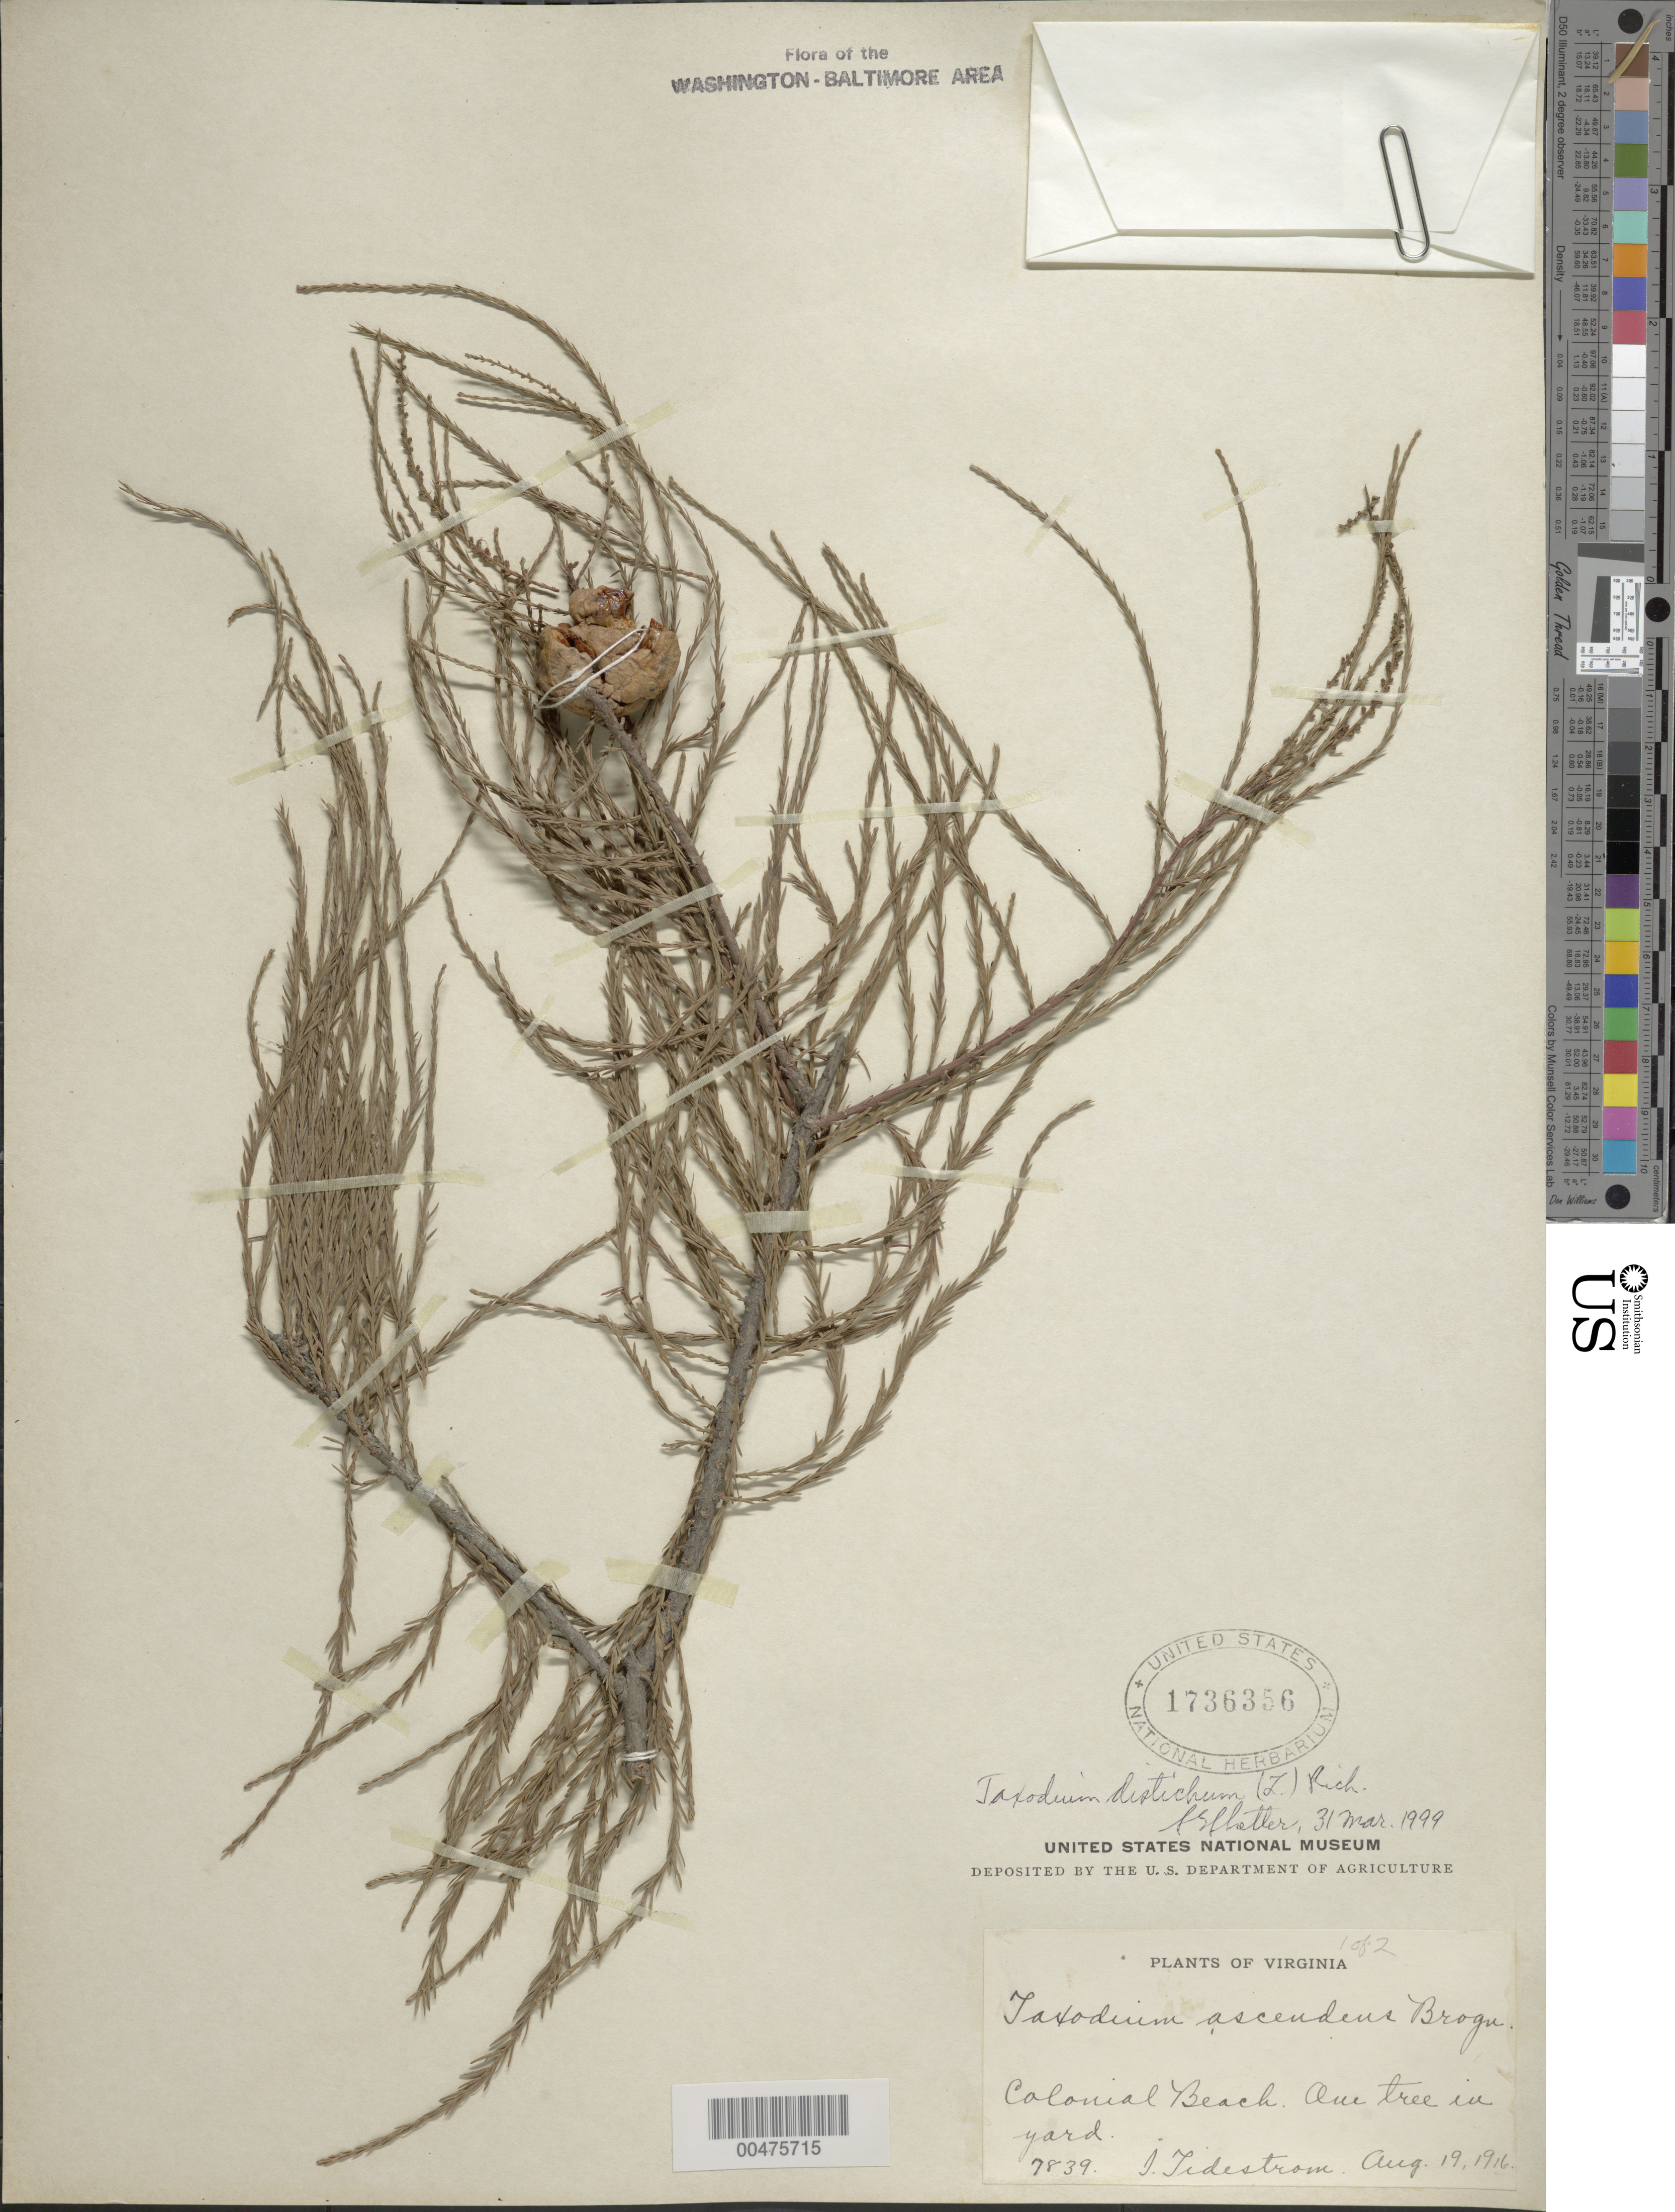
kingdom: Plantae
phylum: Tracheophyta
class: Pinopsida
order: Pinales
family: Cupressaceae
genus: Taxodium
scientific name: Taxodium distichum var. imbricarium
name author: (L.) Rich.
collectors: I. F. Tidestrom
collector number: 7839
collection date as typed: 19 Aug 1916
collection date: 1916-08-19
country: United States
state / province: Virginia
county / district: Westmoreland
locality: Colonial Beach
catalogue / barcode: US 1736356